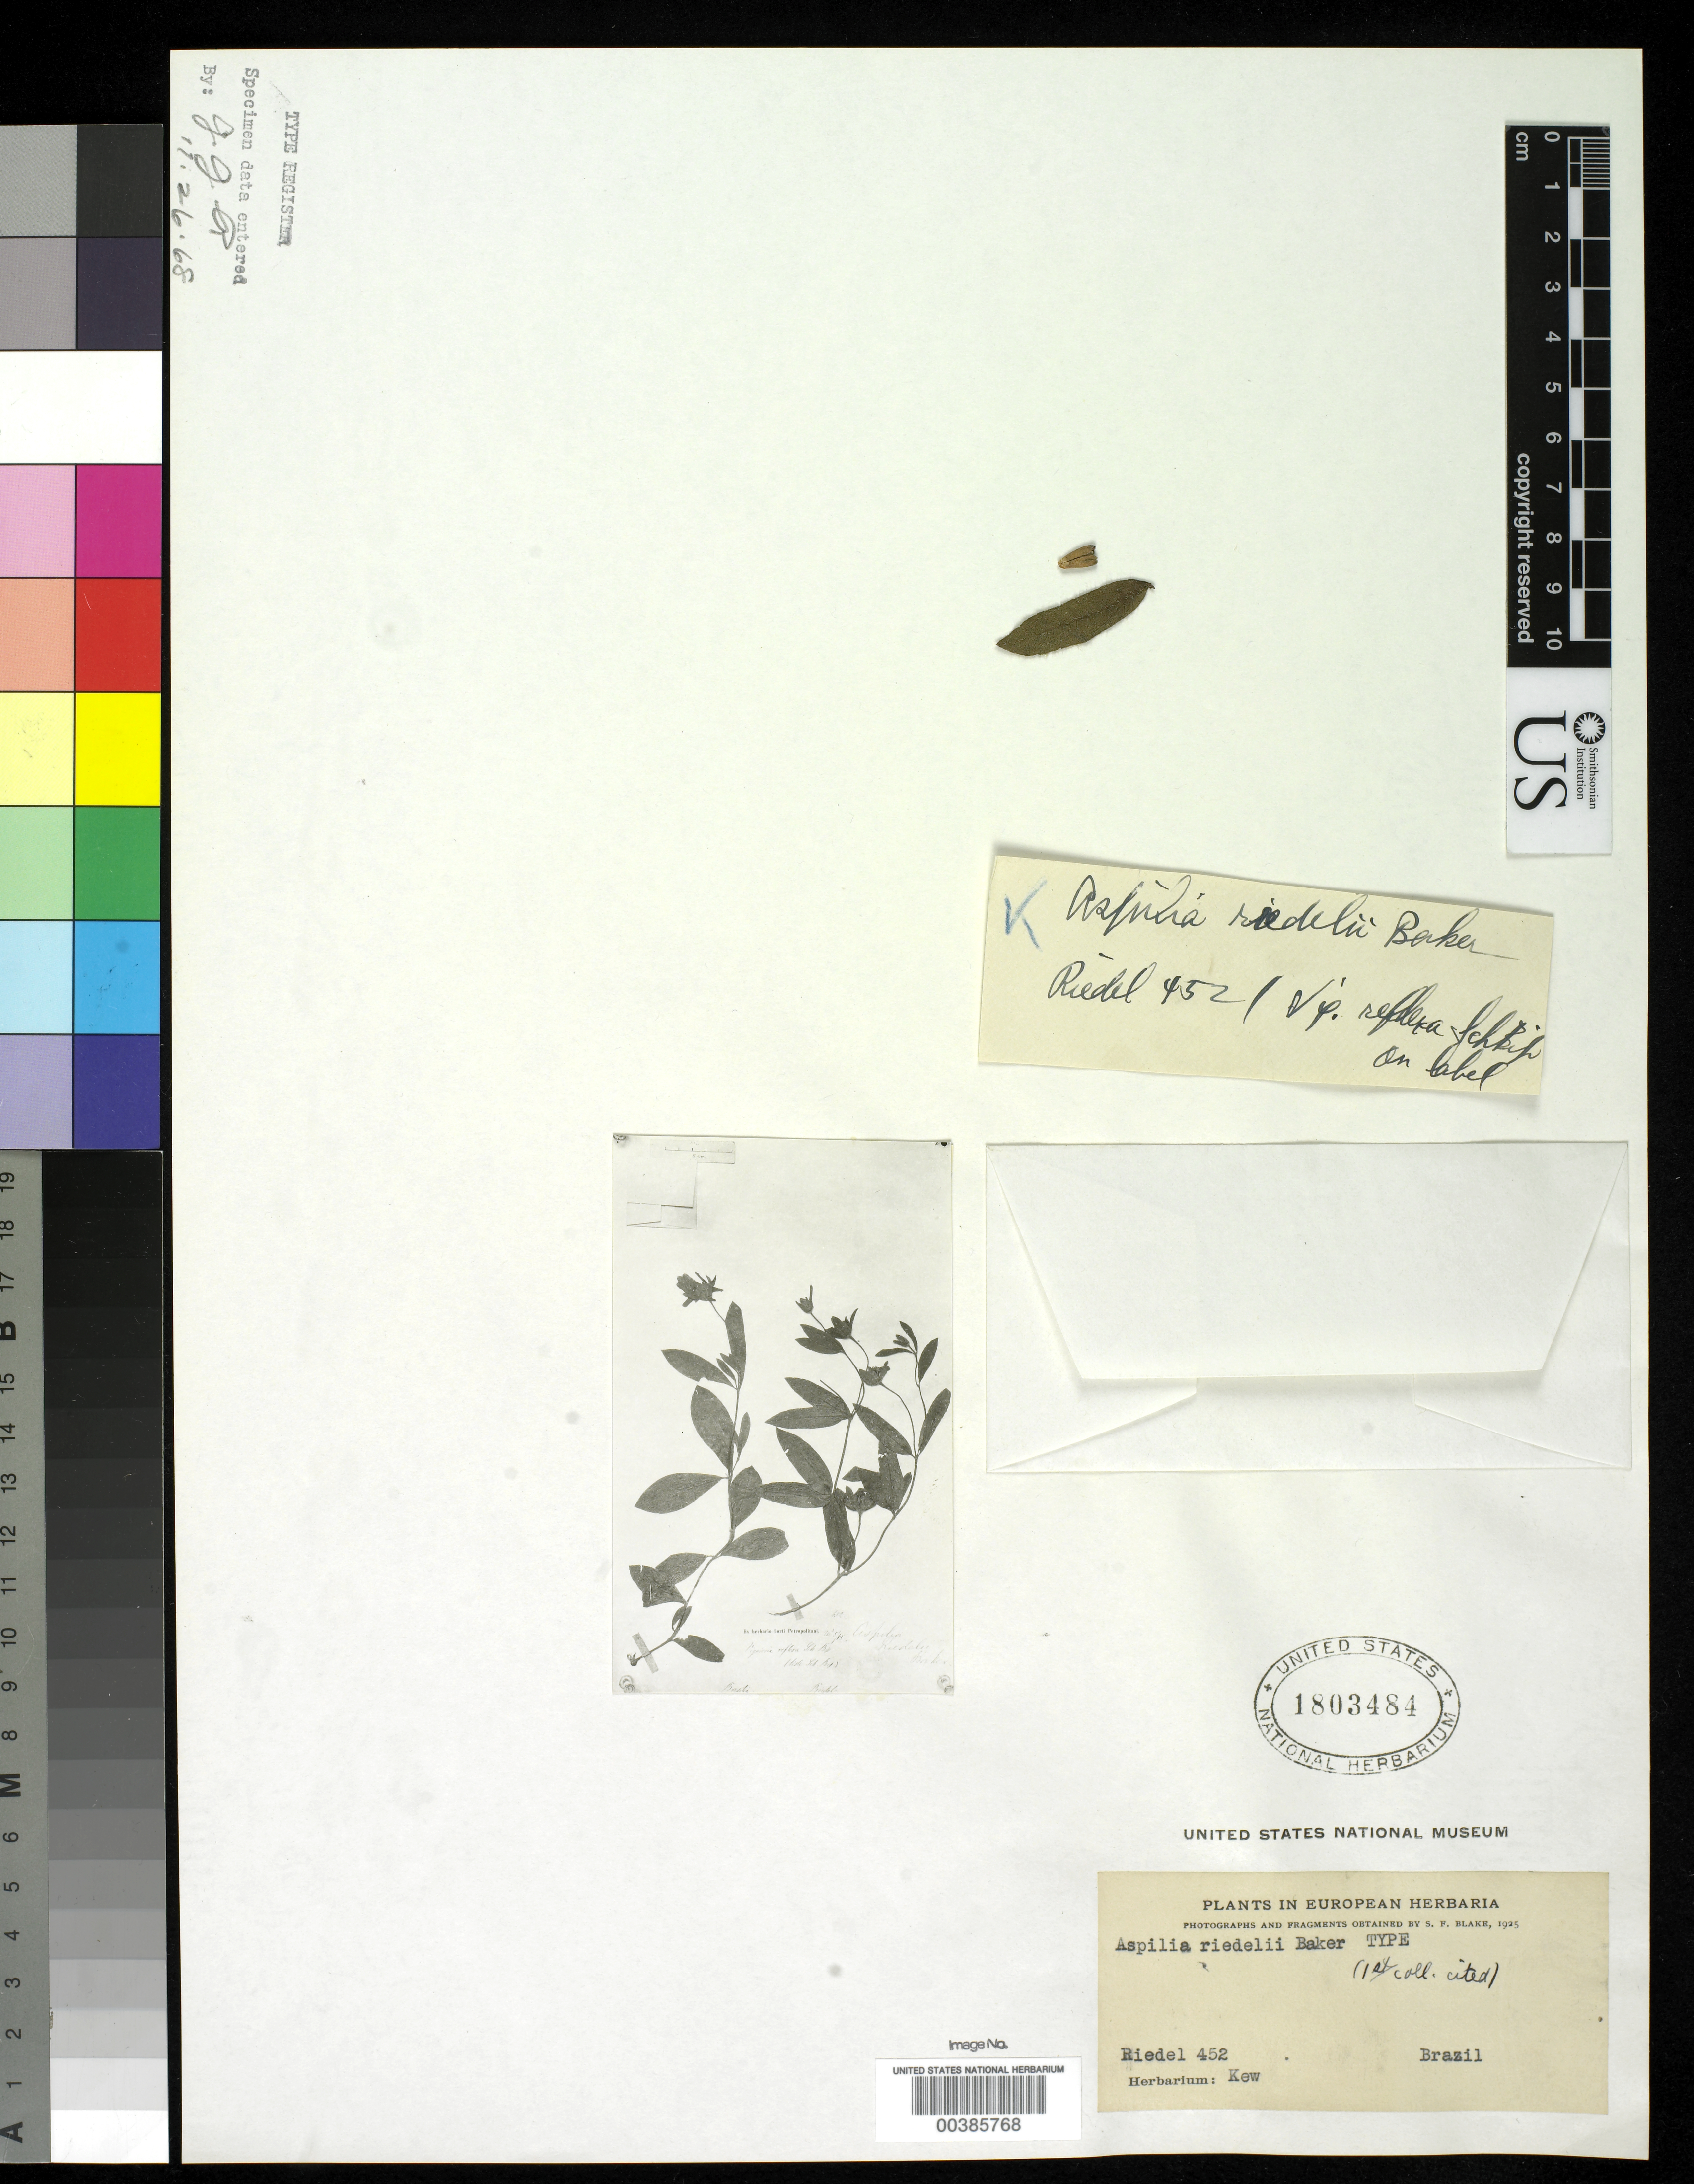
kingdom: Plantae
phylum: Tracheophyta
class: Magnoliopsida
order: Asterales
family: Asteraceae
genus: Aspilia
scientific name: Aspilia riedelii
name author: Baker in Mart.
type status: Type Material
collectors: L. Riedel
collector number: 452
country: Brazil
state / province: Minas Gerais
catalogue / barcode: US 1803484